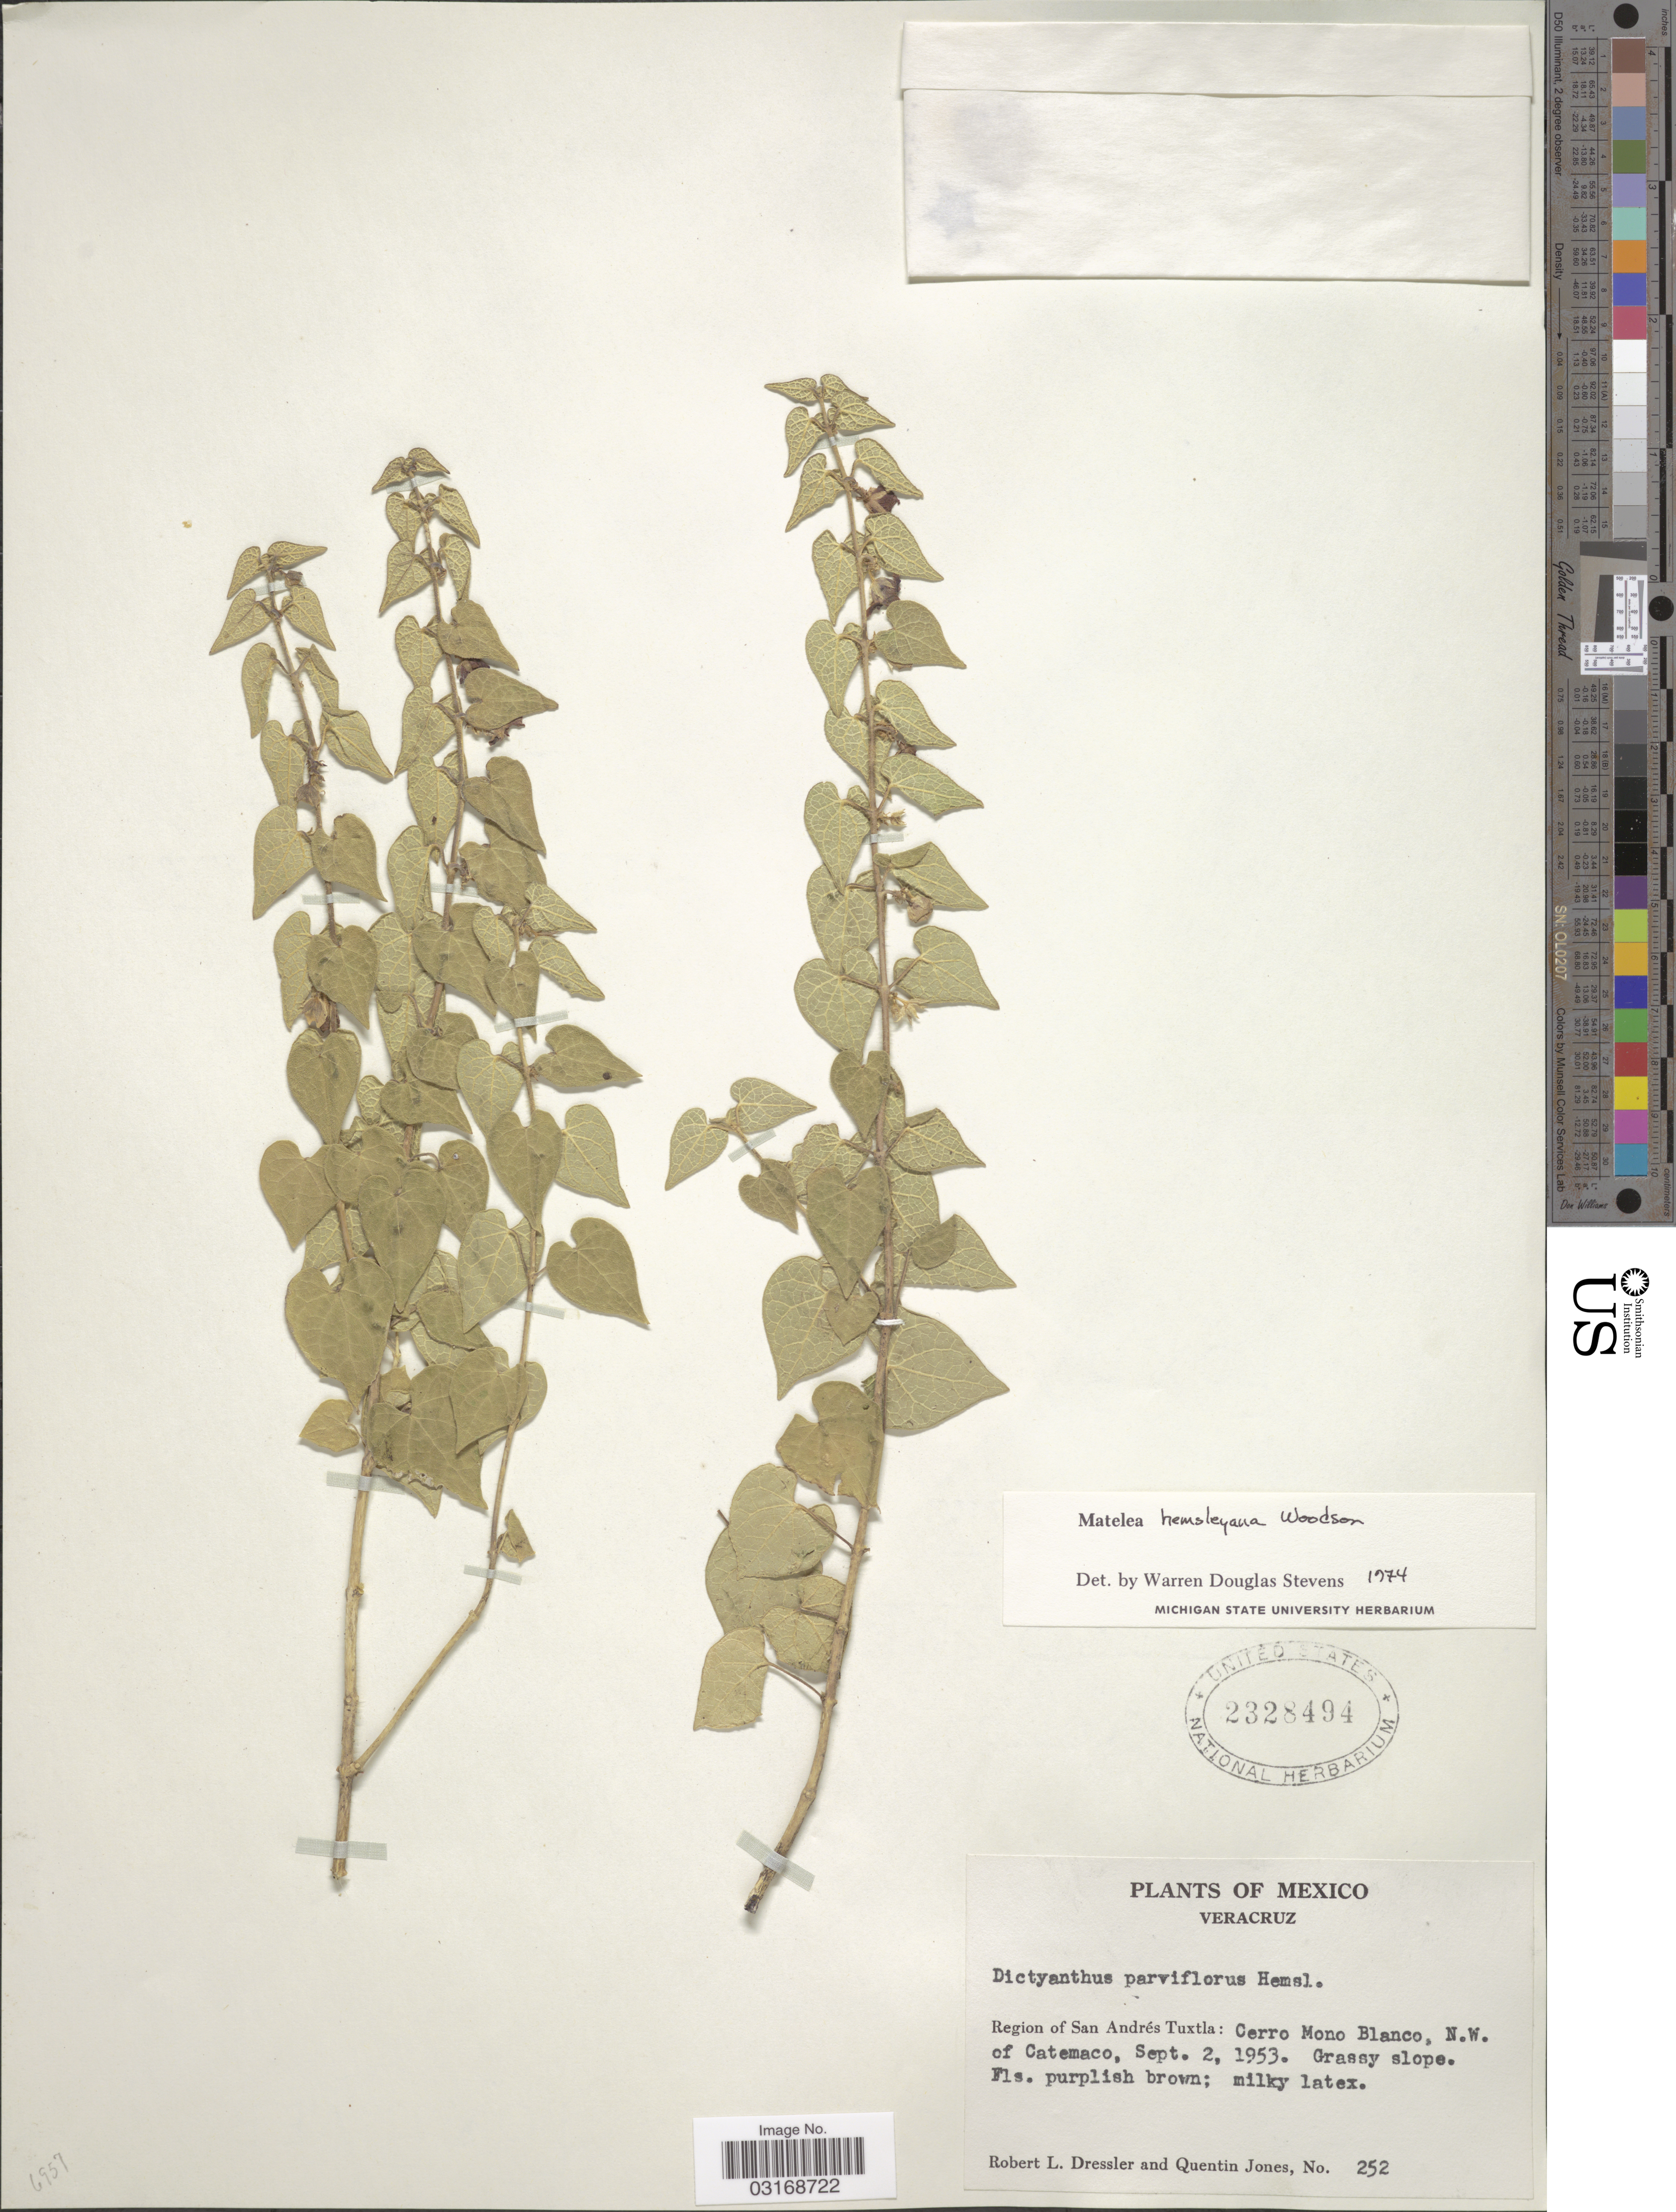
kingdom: Plantae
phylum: Tracheophyta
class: Magnoliopsida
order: Gentianales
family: Apocynaceae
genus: Matelea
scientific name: Matelea hemsleyana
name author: Woodson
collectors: R. Dressler & Q. Jones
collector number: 252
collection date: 1953-09-02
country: Mexico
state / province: Veracruz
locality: Region of San Andrés Tuxtla: Cerro Mono Blanco, N. W. of Catemaco.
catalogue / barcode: US 2328494